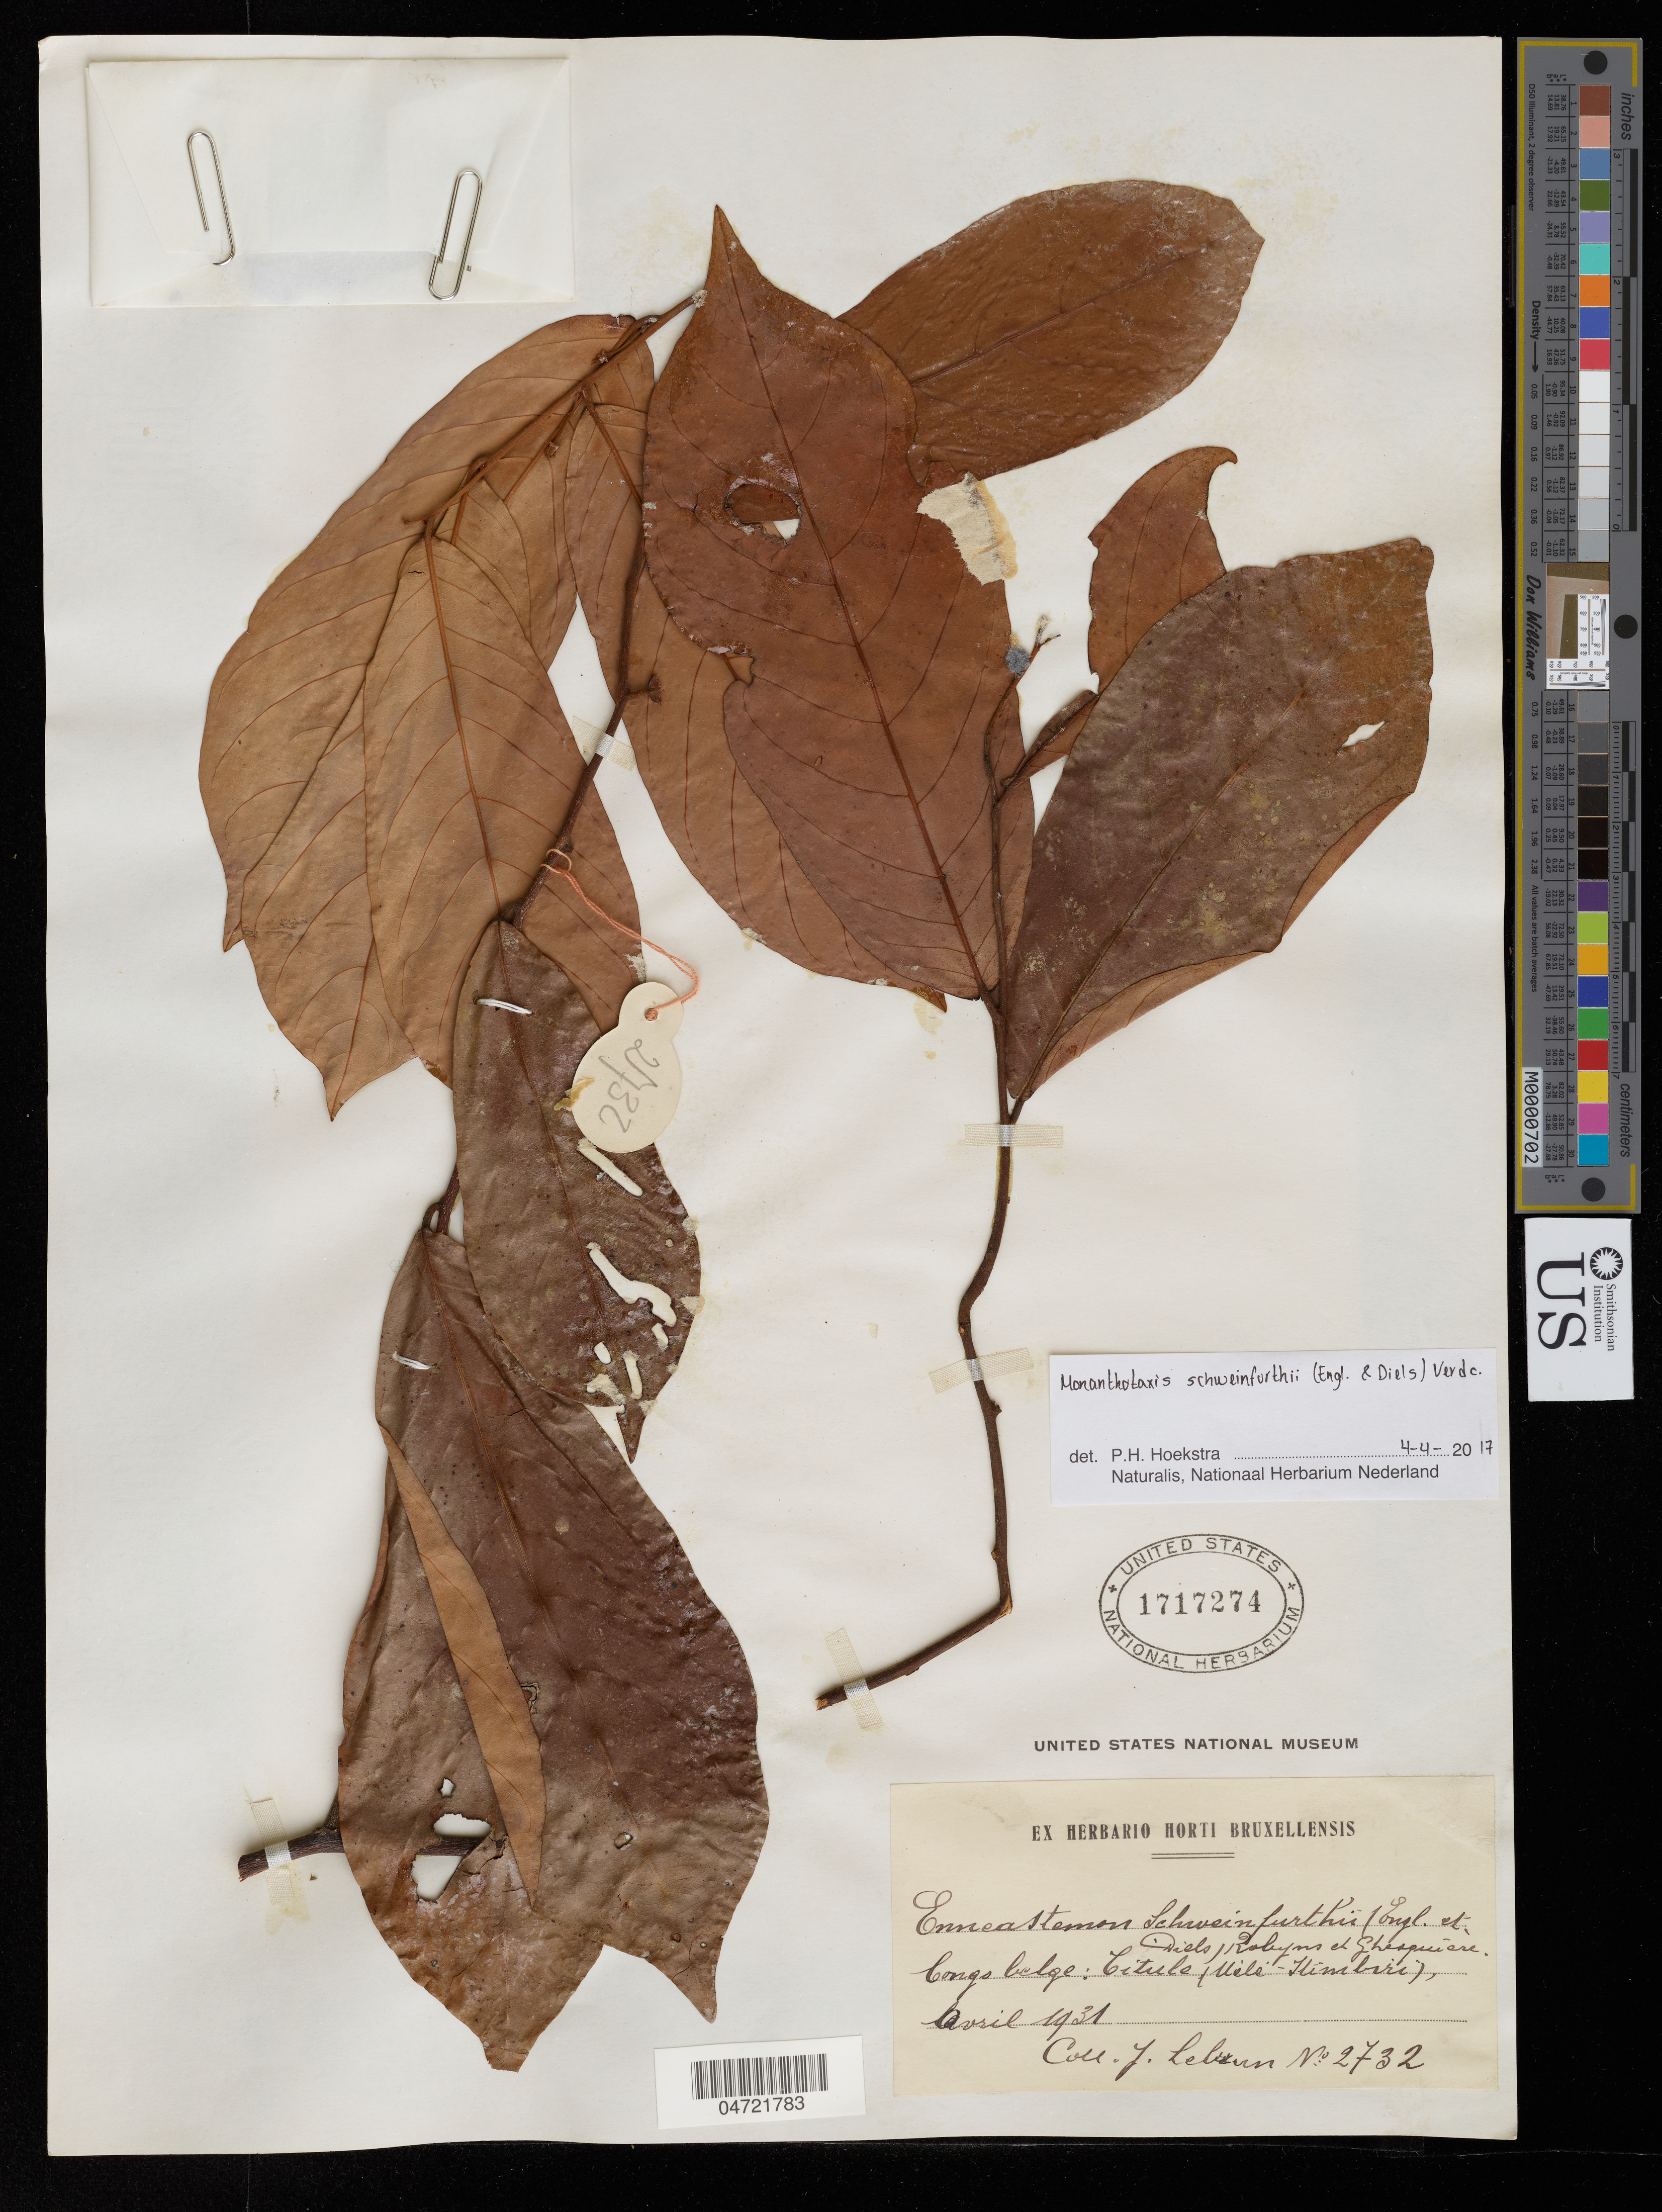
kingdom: Plantae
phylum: Tracheophyta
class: Magnoliopsida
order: Magnoliales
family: Annonaceae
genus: Monanthotaxis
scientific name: Monanthotaxis schweinfurthii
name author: (Engl. & Diels) Verdc.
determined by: Hoekstra, P. H.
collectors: J.A. Lebrun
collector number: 2732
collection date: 1931-04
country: Congo, Democratic Republic of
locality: Conge Belge. Zobia (Uele-Itimbiri).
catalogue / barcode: US 1717274